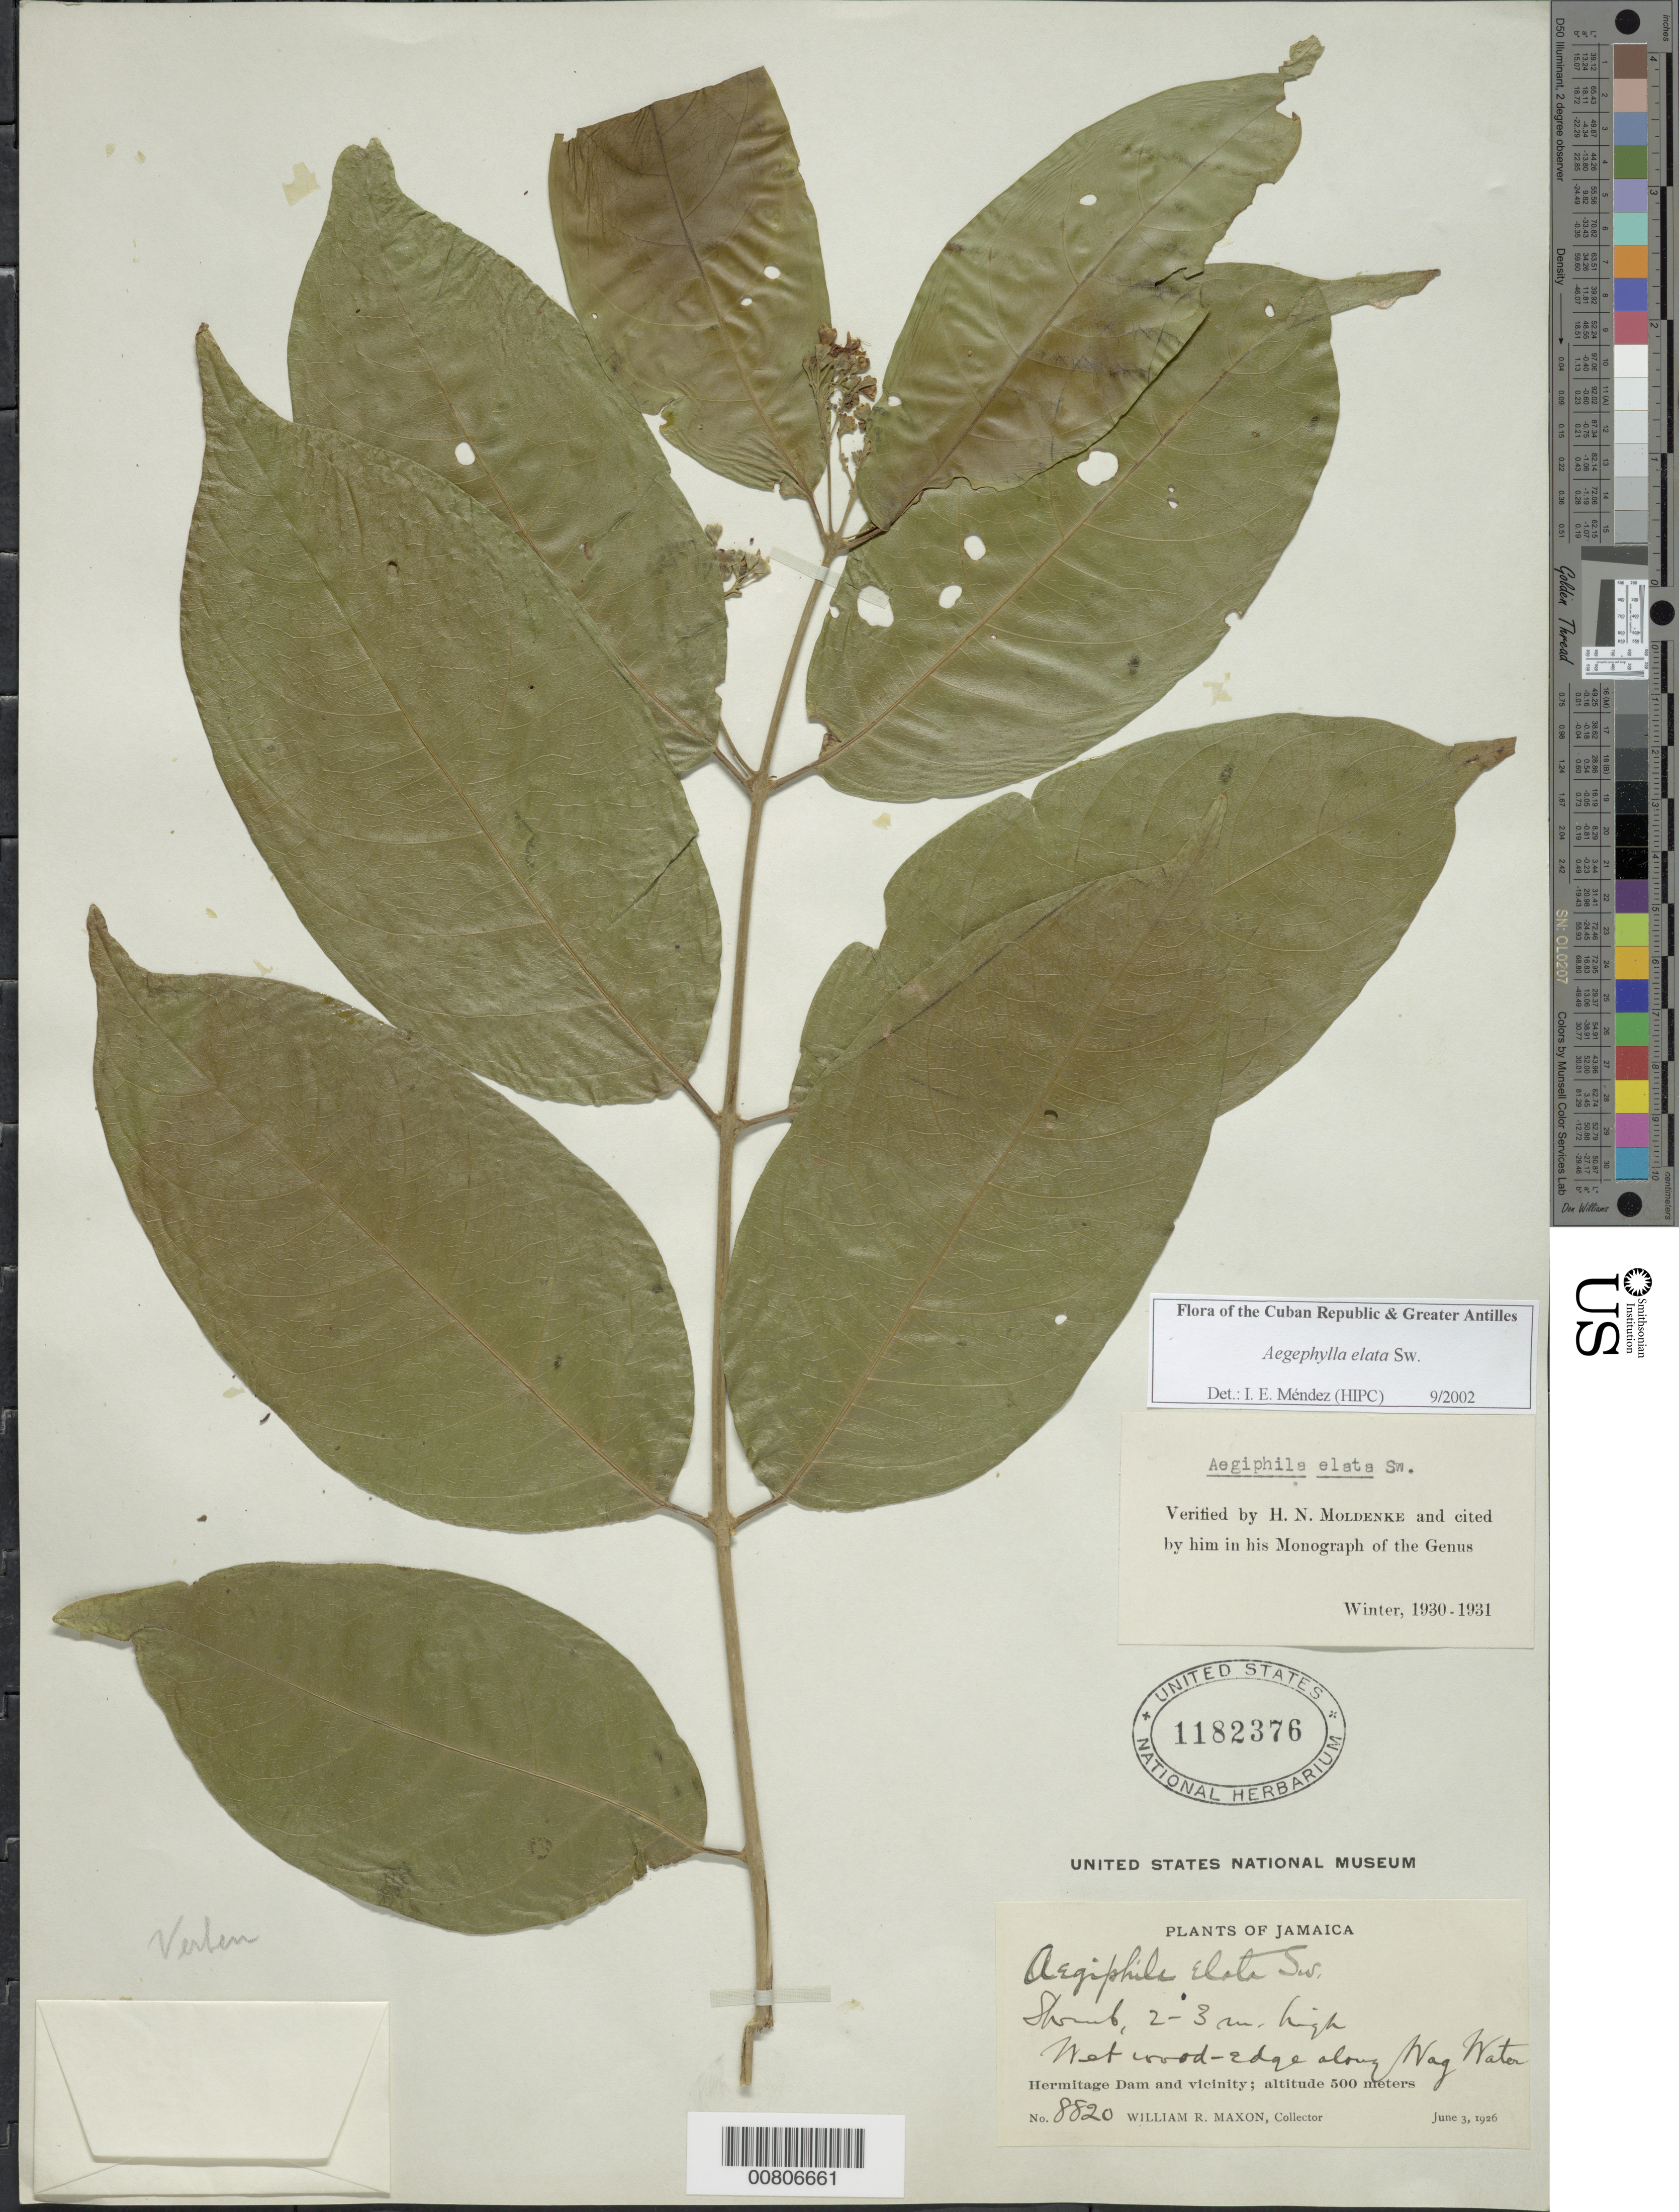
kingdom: Plantae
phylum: Tracheophyta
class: Magnoliopsida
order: Lamiales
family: Lamiaceae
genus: Aegiphila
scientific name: Aegiphila elata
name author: Sw.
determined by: Méndez, Isidro E., (HIPC)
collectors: W. R. Maxon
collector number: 8820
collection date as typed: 03 Jun 1926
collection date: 1926-06-03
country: Jamaica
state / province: Saint Andrew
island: Jamaica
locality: Hermitage Dam and vicinity, Wag Water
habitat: Wet road edge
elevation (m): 500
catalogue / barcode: US 1182376